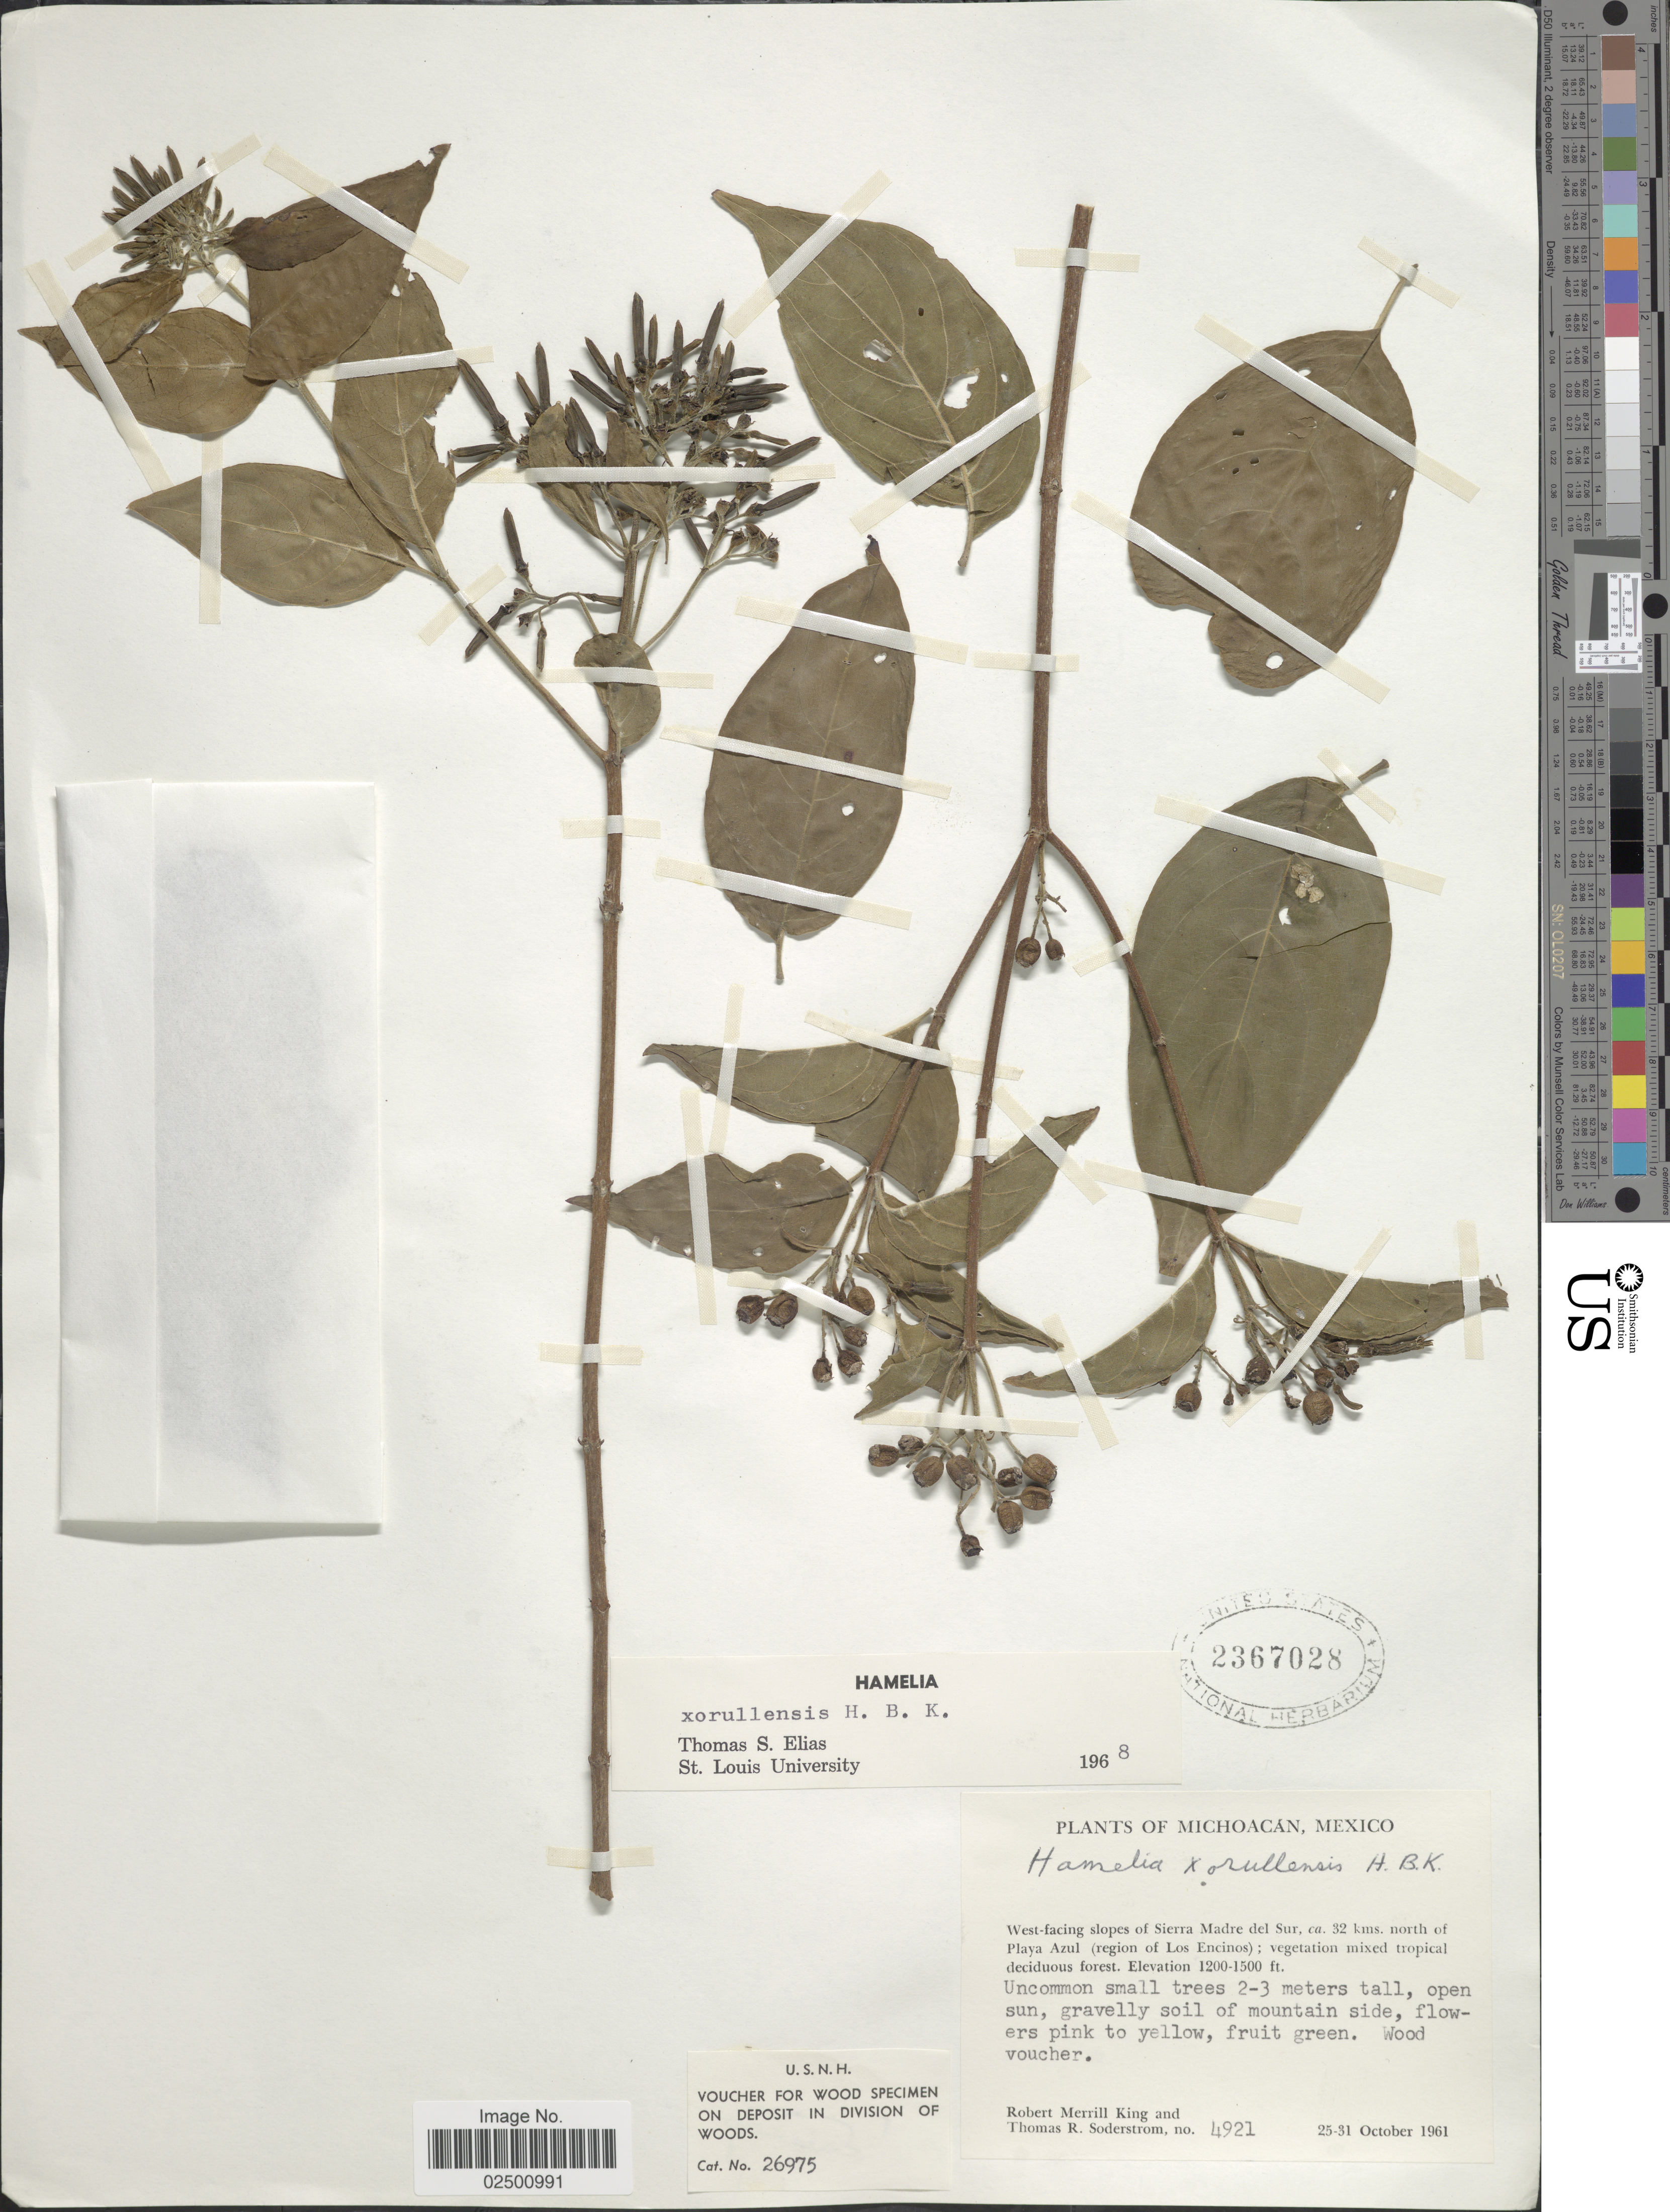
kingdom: Plantae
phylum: Tracheophyta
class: Magnoliopsida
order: Gentianales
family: Rubiaceae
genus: Hamelia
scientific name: Hamelia xorullensis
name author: Kunth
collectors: R. M. King & T. R. Soderstrom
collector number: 4921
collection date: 1961-10-25/1961-10-31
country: Mexico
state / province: Michoacán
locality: West-facing slopes of Sierra Madre del Sur, ca. 32 kms. north of Playa Azul (region of Los Encinos)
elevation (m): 366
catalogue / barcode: US 2367028